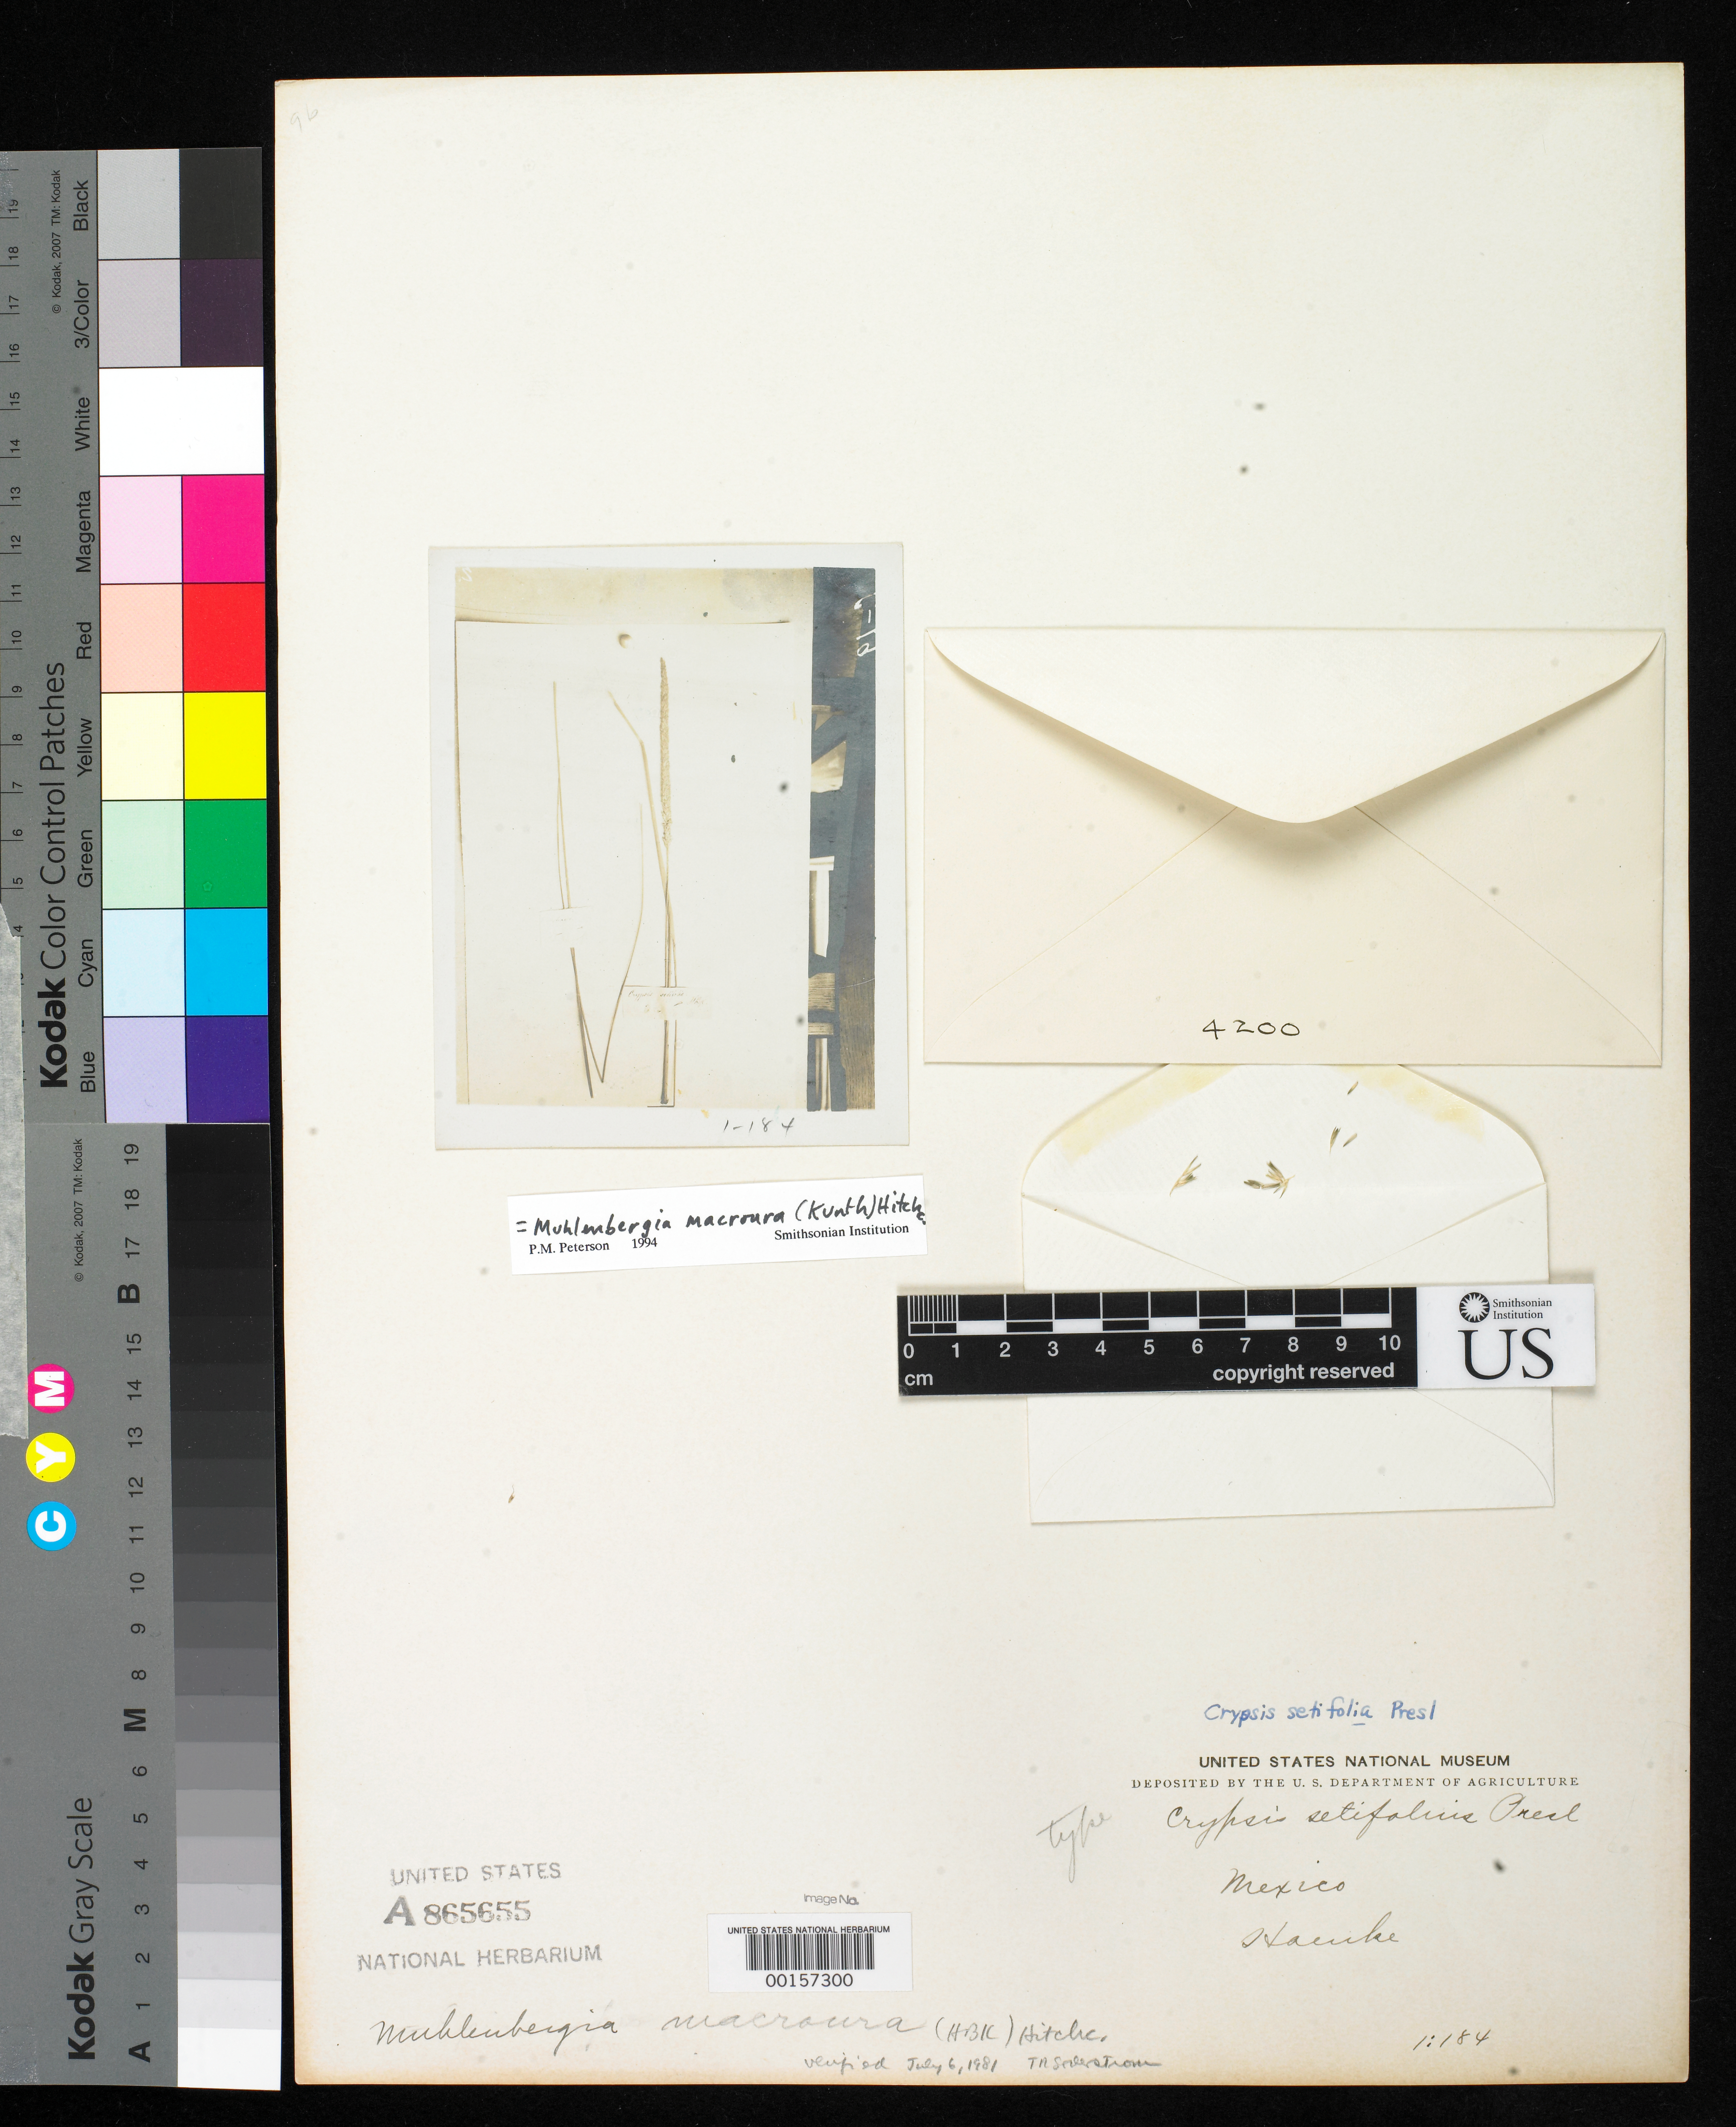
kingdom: Plantae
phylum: Tracheophyta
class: Liliopsida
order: Poales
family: Poaceae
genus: Crypsis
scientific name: Crypsis setifolia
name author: C. Presl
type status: Type Fragment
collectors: T. P. X. Haenke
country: Mexico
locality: E of Monserrat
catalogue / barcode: US 865655A